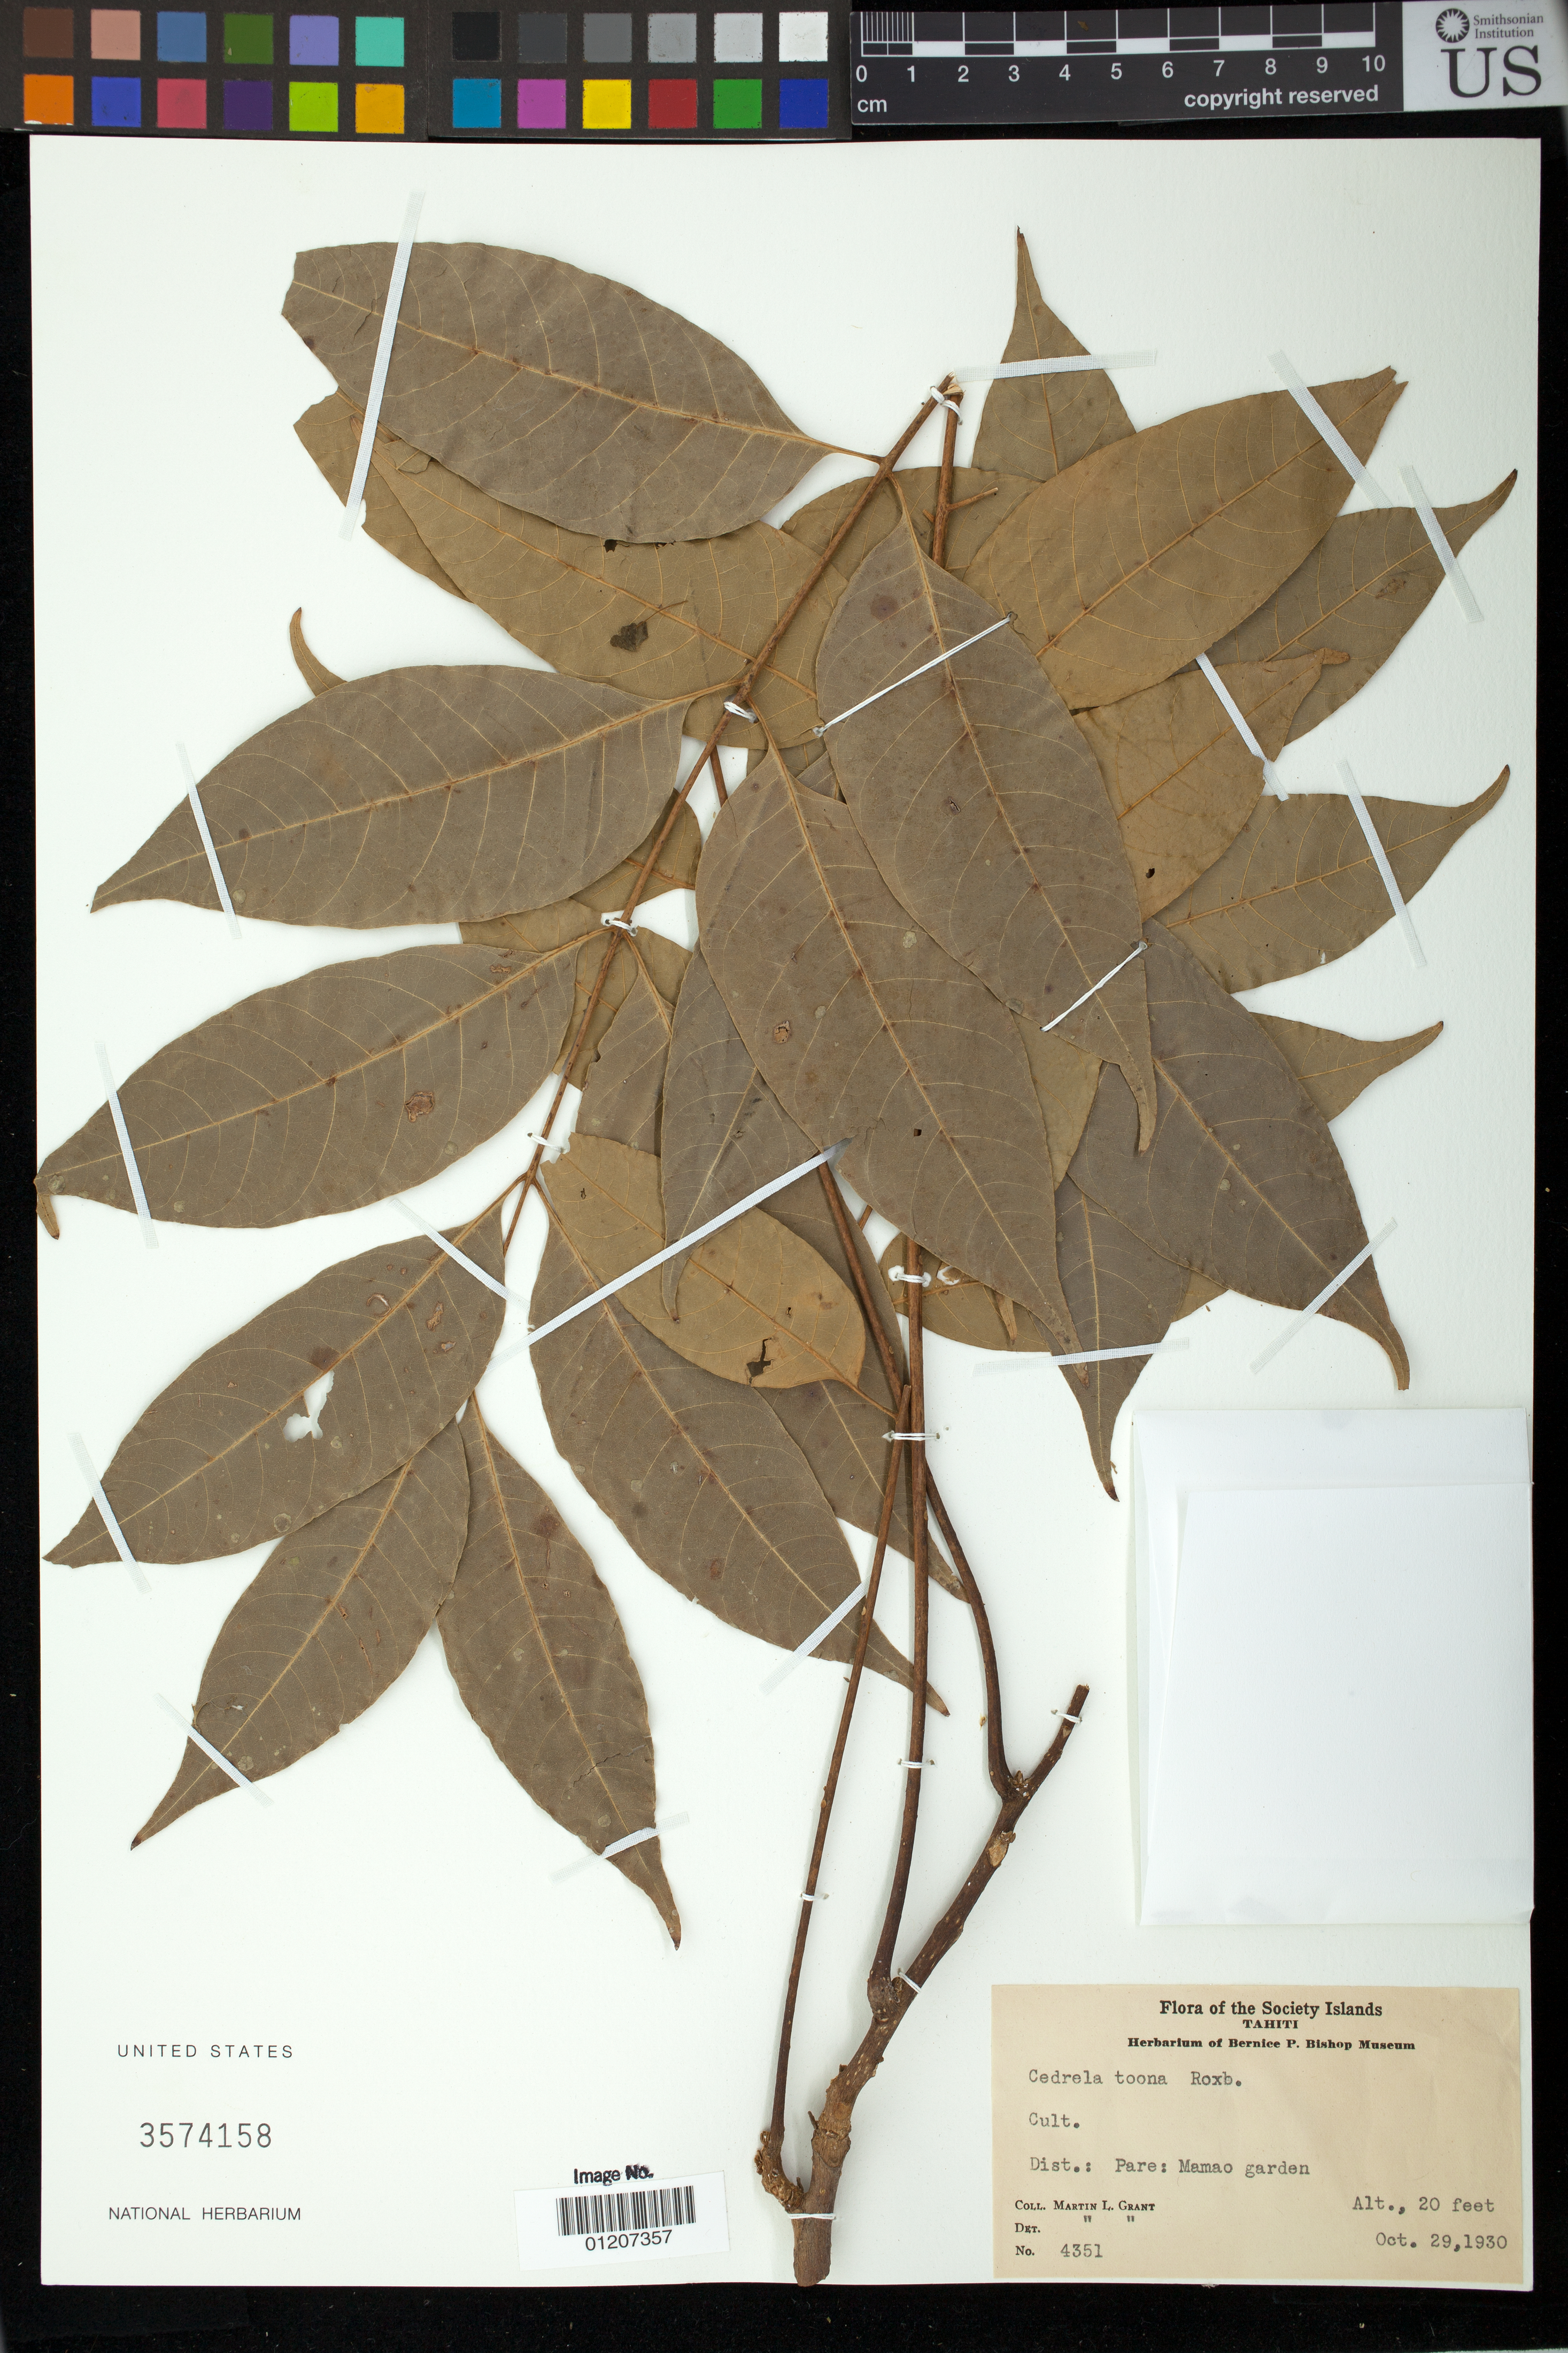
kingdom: Plantae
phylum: Tracheophyta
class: Magnoliopsida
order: Sapindales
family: Meliaceae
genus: Toona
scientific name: Toona ciliata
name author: M. Roem.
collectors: M. L. Grant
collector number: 4351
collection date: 1930-10-29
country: French Polynesia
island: Tahiti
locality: Pare: Mamao.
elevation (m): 6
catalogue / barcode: US 3574158